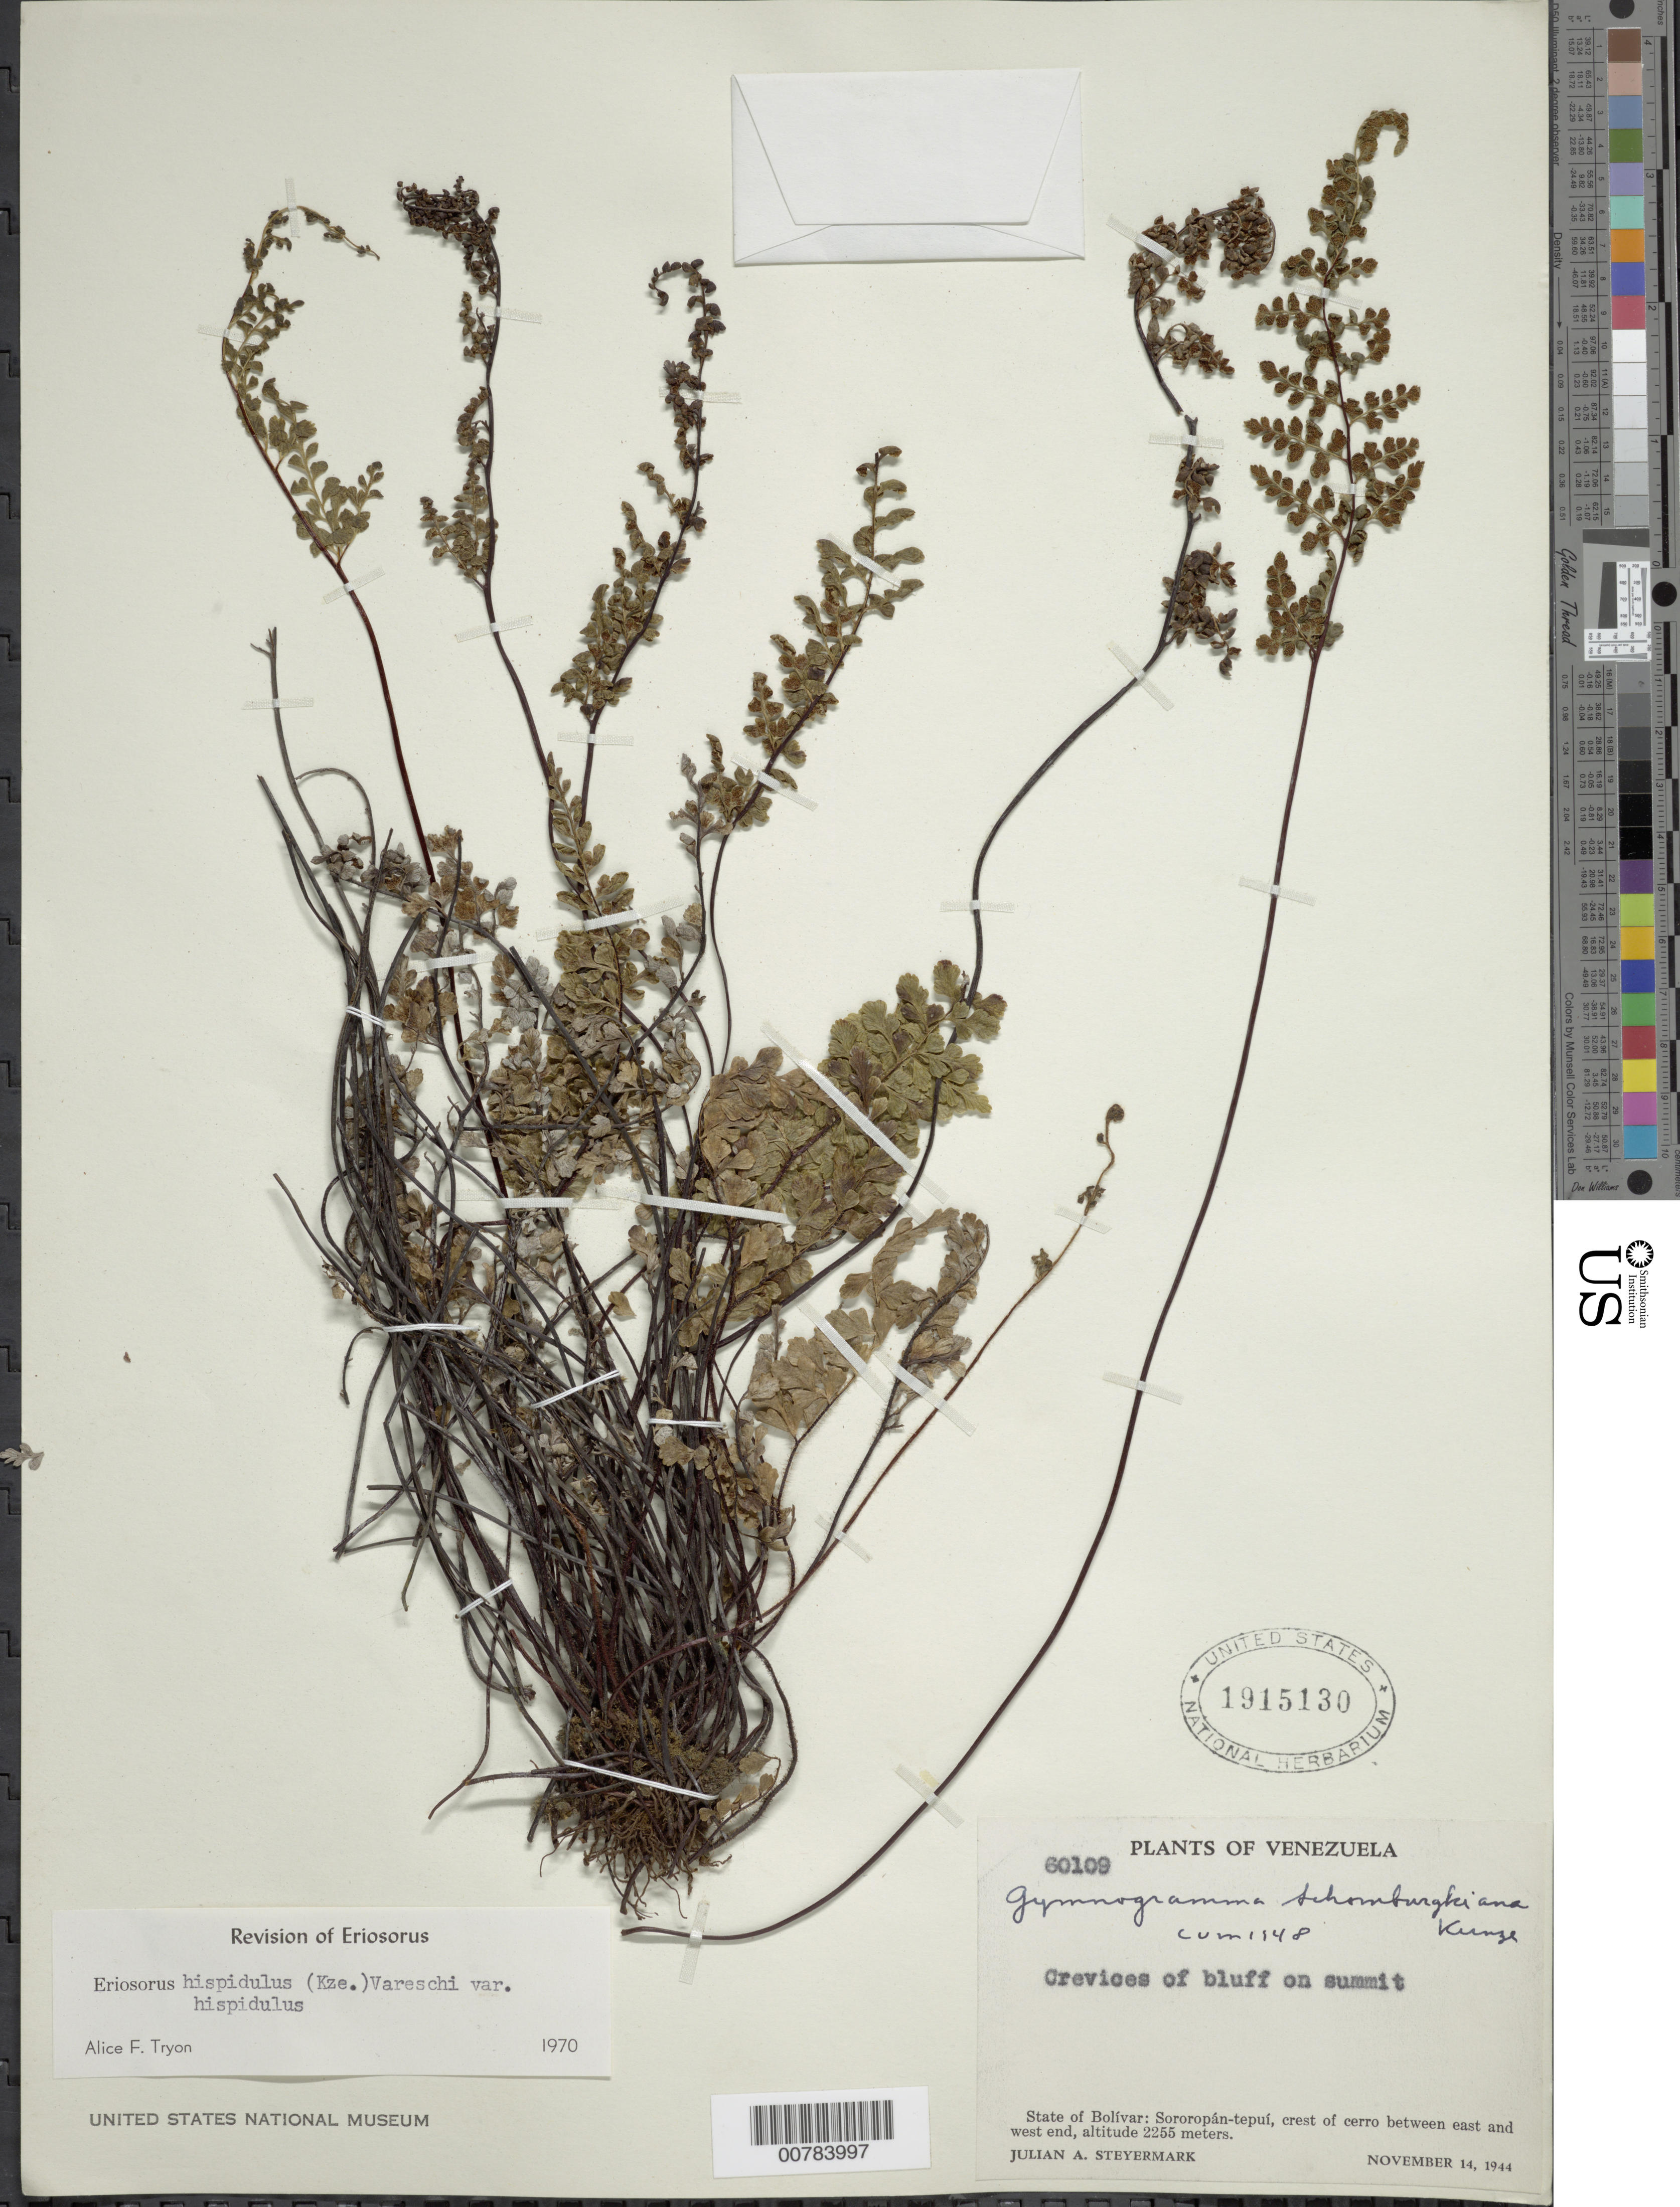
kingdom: Plantae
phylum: Tracheophyta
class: Polypodiopsida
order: Polypodiales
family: Pteridaceae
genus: Jamesonia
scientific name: Jamesonia hispidula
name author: Kunze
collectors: J. Steyermark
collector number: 60109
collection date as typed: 14-Nov-44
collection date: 1944-11-14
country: Venezuela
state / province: Bolívar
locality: Sororopán-tepuí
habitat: Crest of cerro, crevices of bluff on summit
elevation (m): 2255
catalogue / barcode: US 1915130